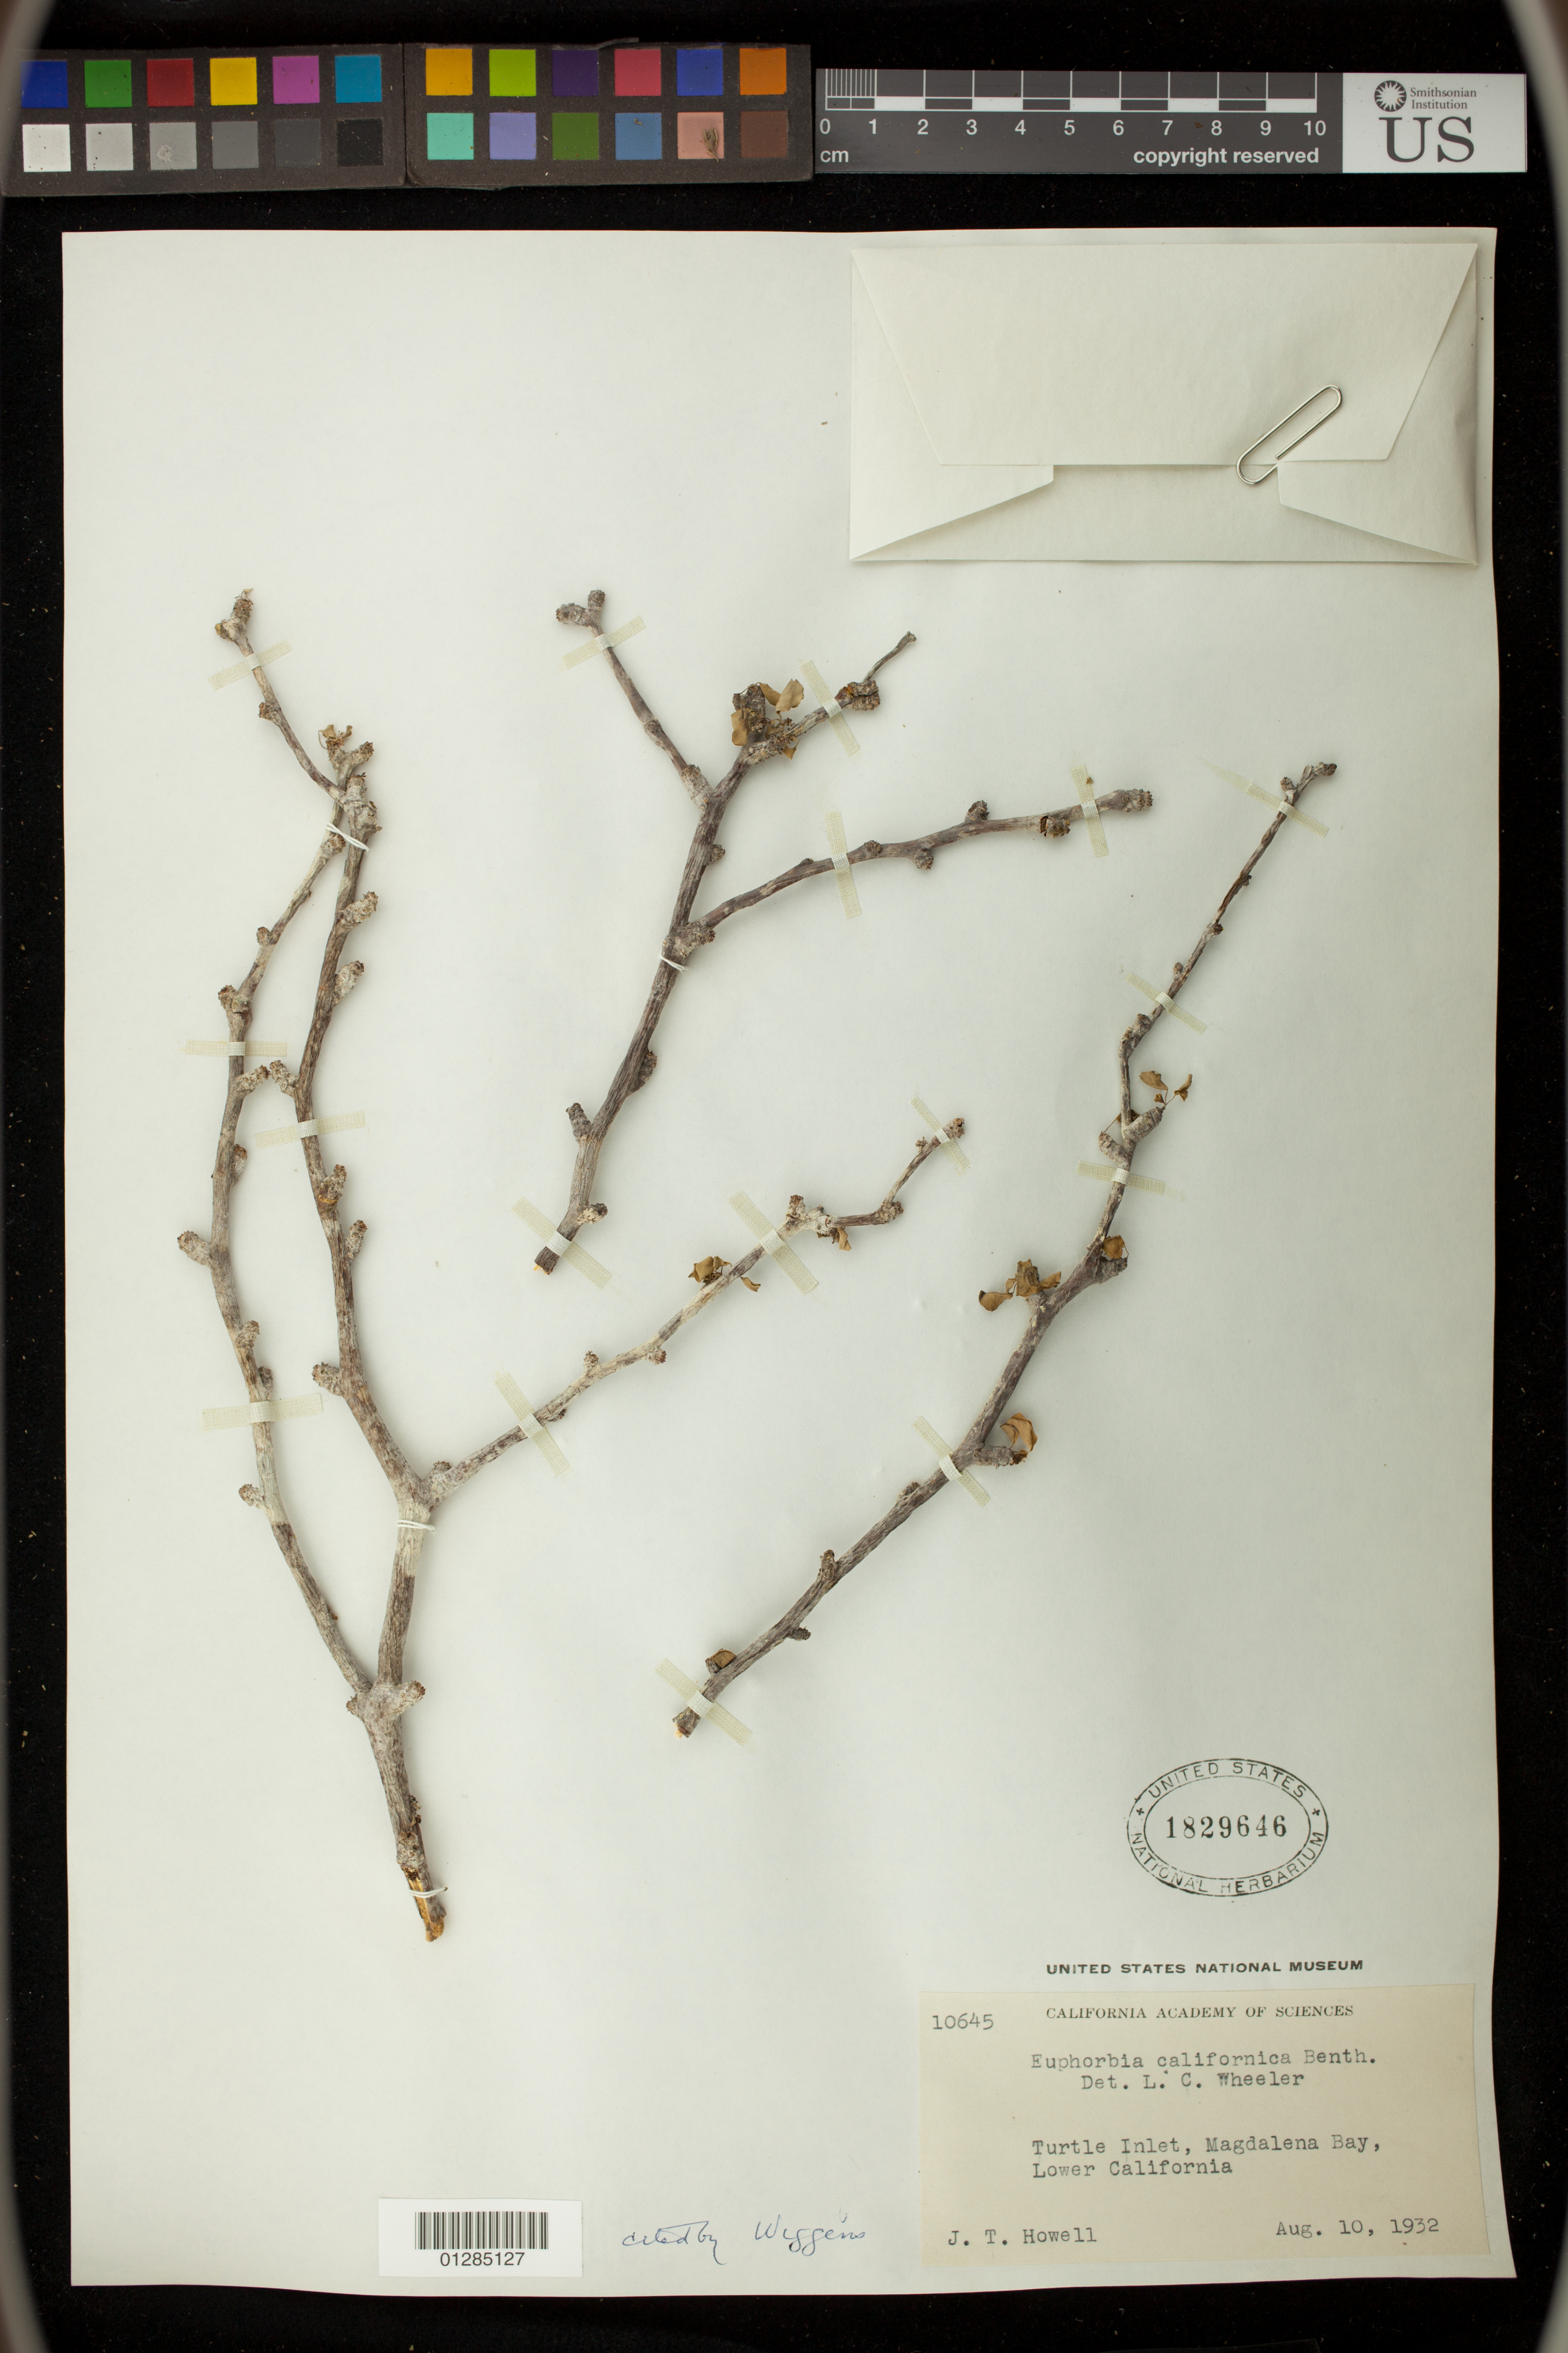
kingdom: Plantae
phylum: Tracheophyta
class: Magnoliopsida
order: Malpighiales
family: Euphorbiaceae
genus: Euphorbia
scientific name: Euphorbia californica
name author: Benth.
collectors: J. T. Howell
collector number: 10645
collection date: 1932-08-10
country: Mexico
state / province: Baja California Sur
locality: Magdalena Bay, Turtle Inlet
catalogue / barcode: US 1829646